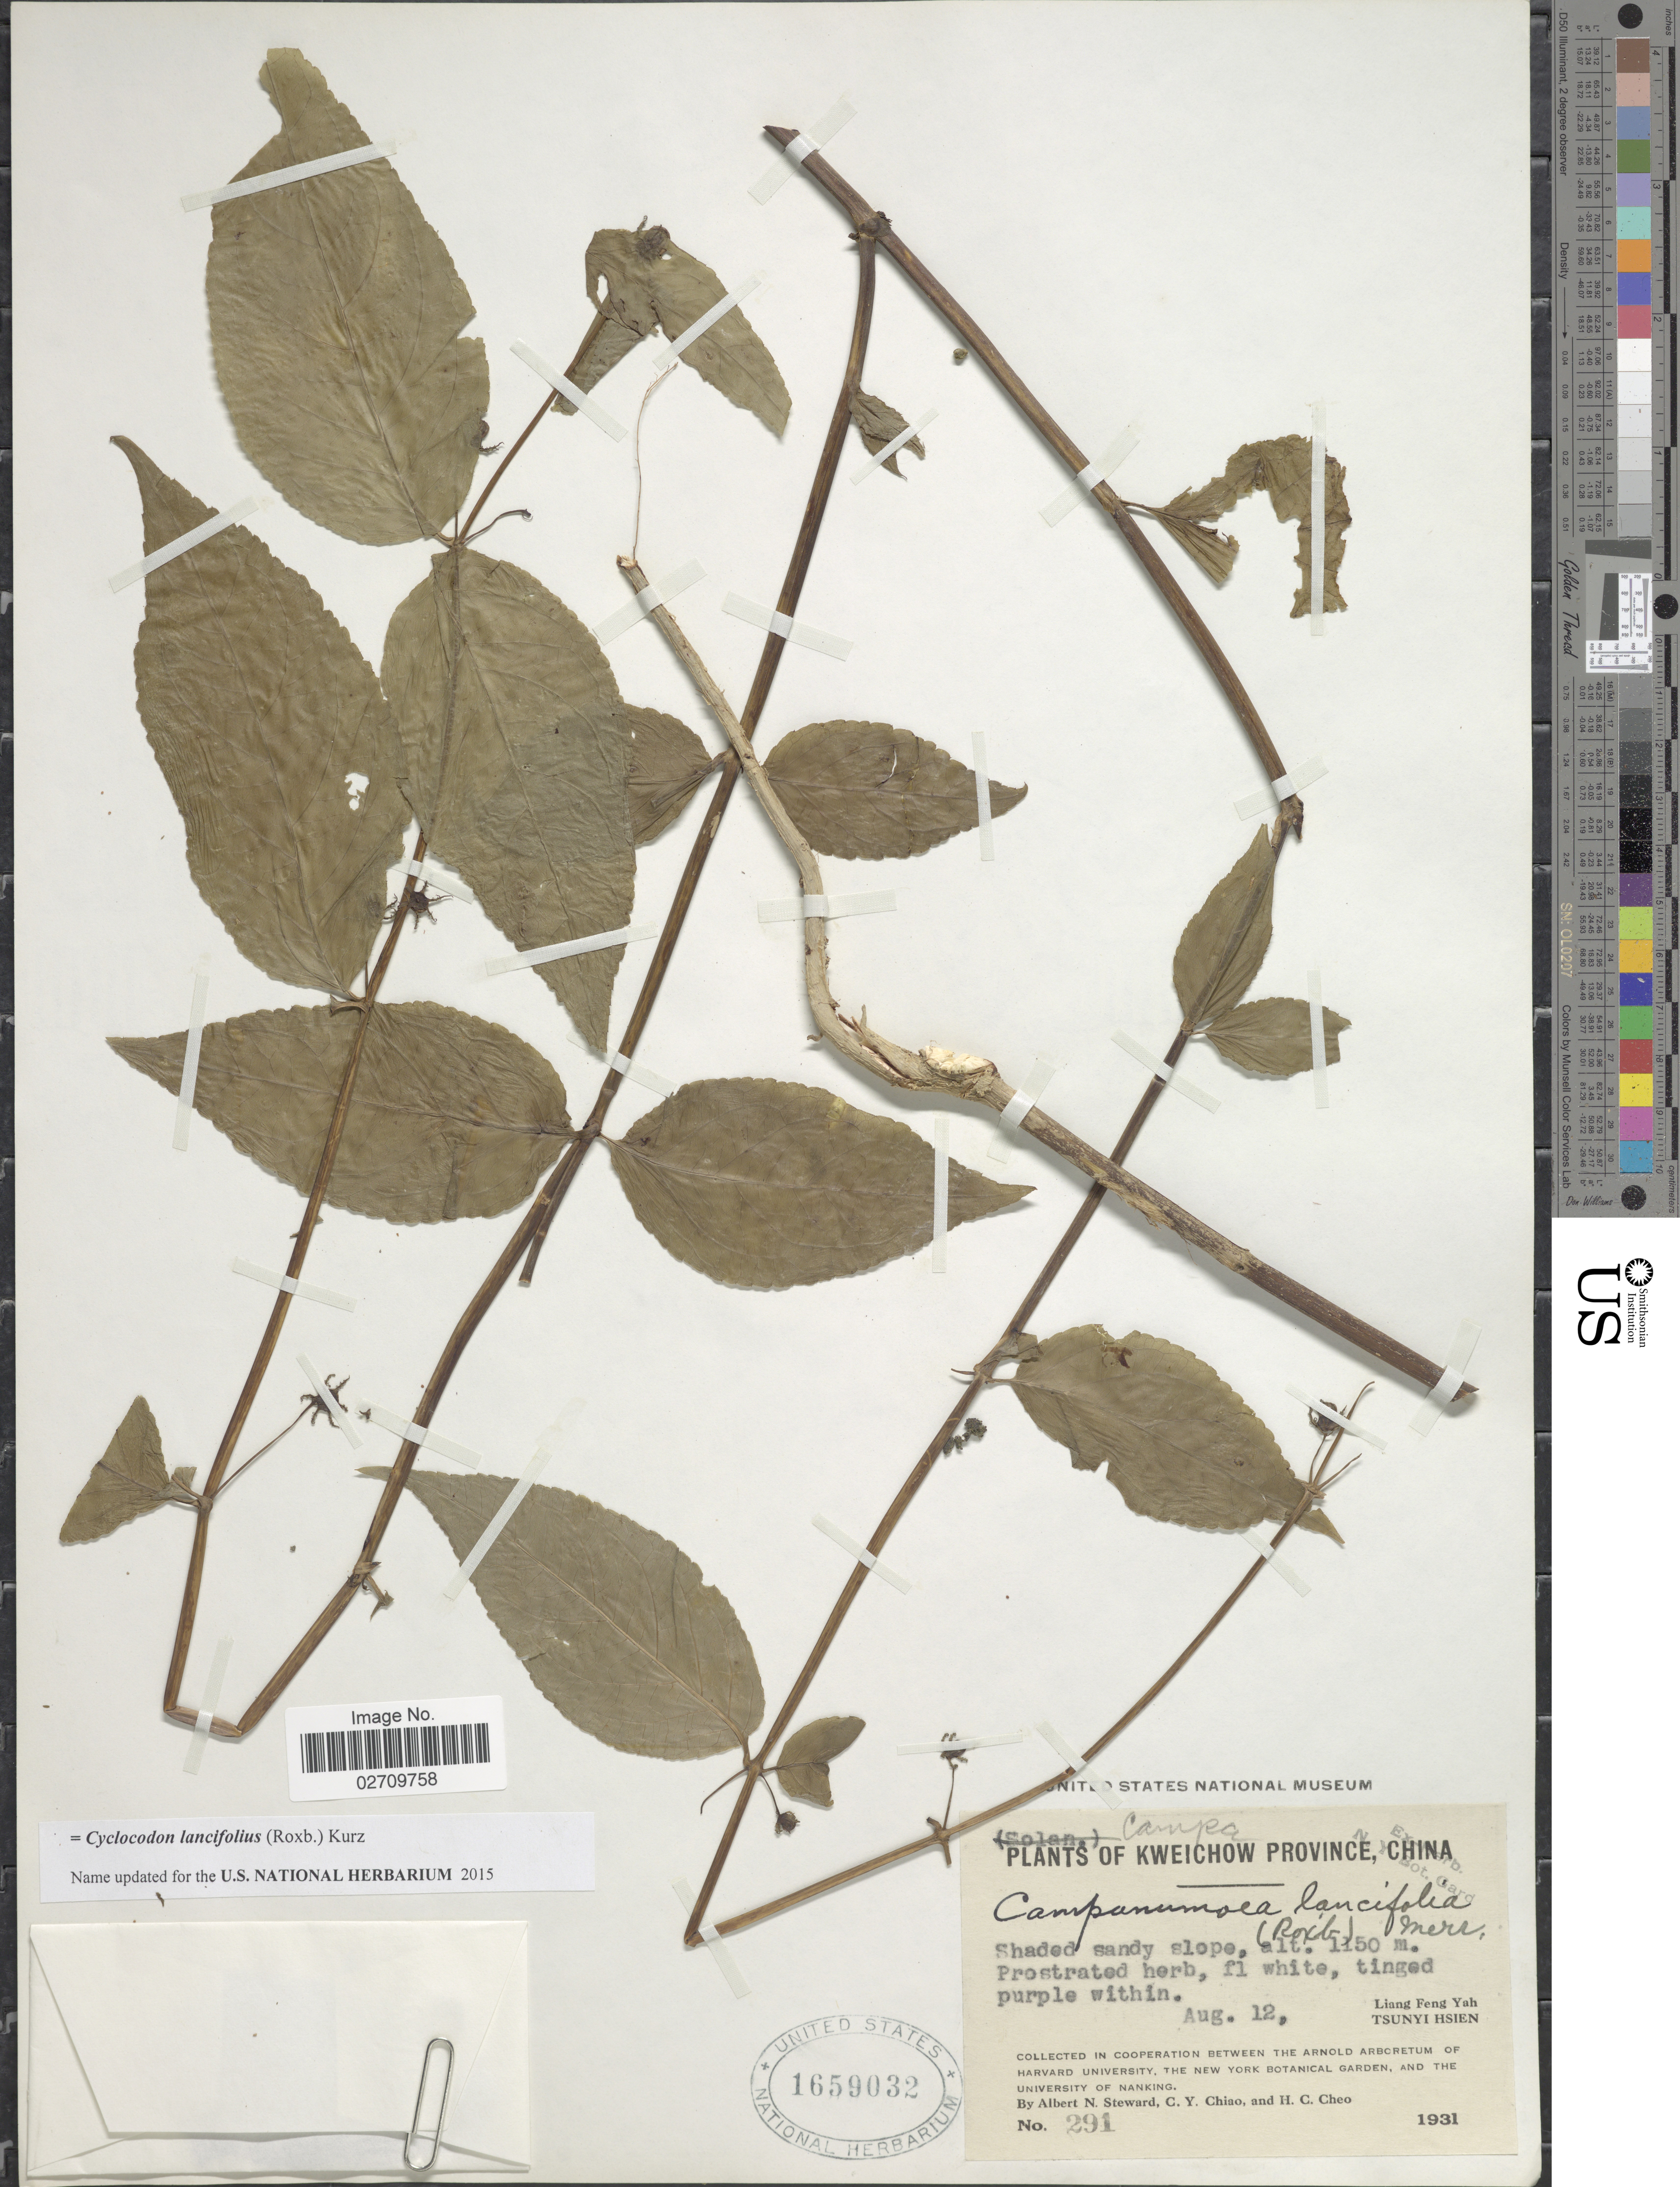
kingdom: Plantae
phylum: Tracheophyta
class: Magnoliopsida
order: Asterales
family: Campanulaceae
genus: Cyclocodon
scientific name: Cyclocodon lancifolius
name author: (Roxb.) Kurz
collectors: A. N. Steward, C. Y. Chiao & H. Cheo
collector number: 291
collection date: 1931-08-12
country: China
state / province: Guizhou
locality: Kweichow Province, Liang Feng Yah, Tsunyi Hsien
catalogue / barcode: US 1659032